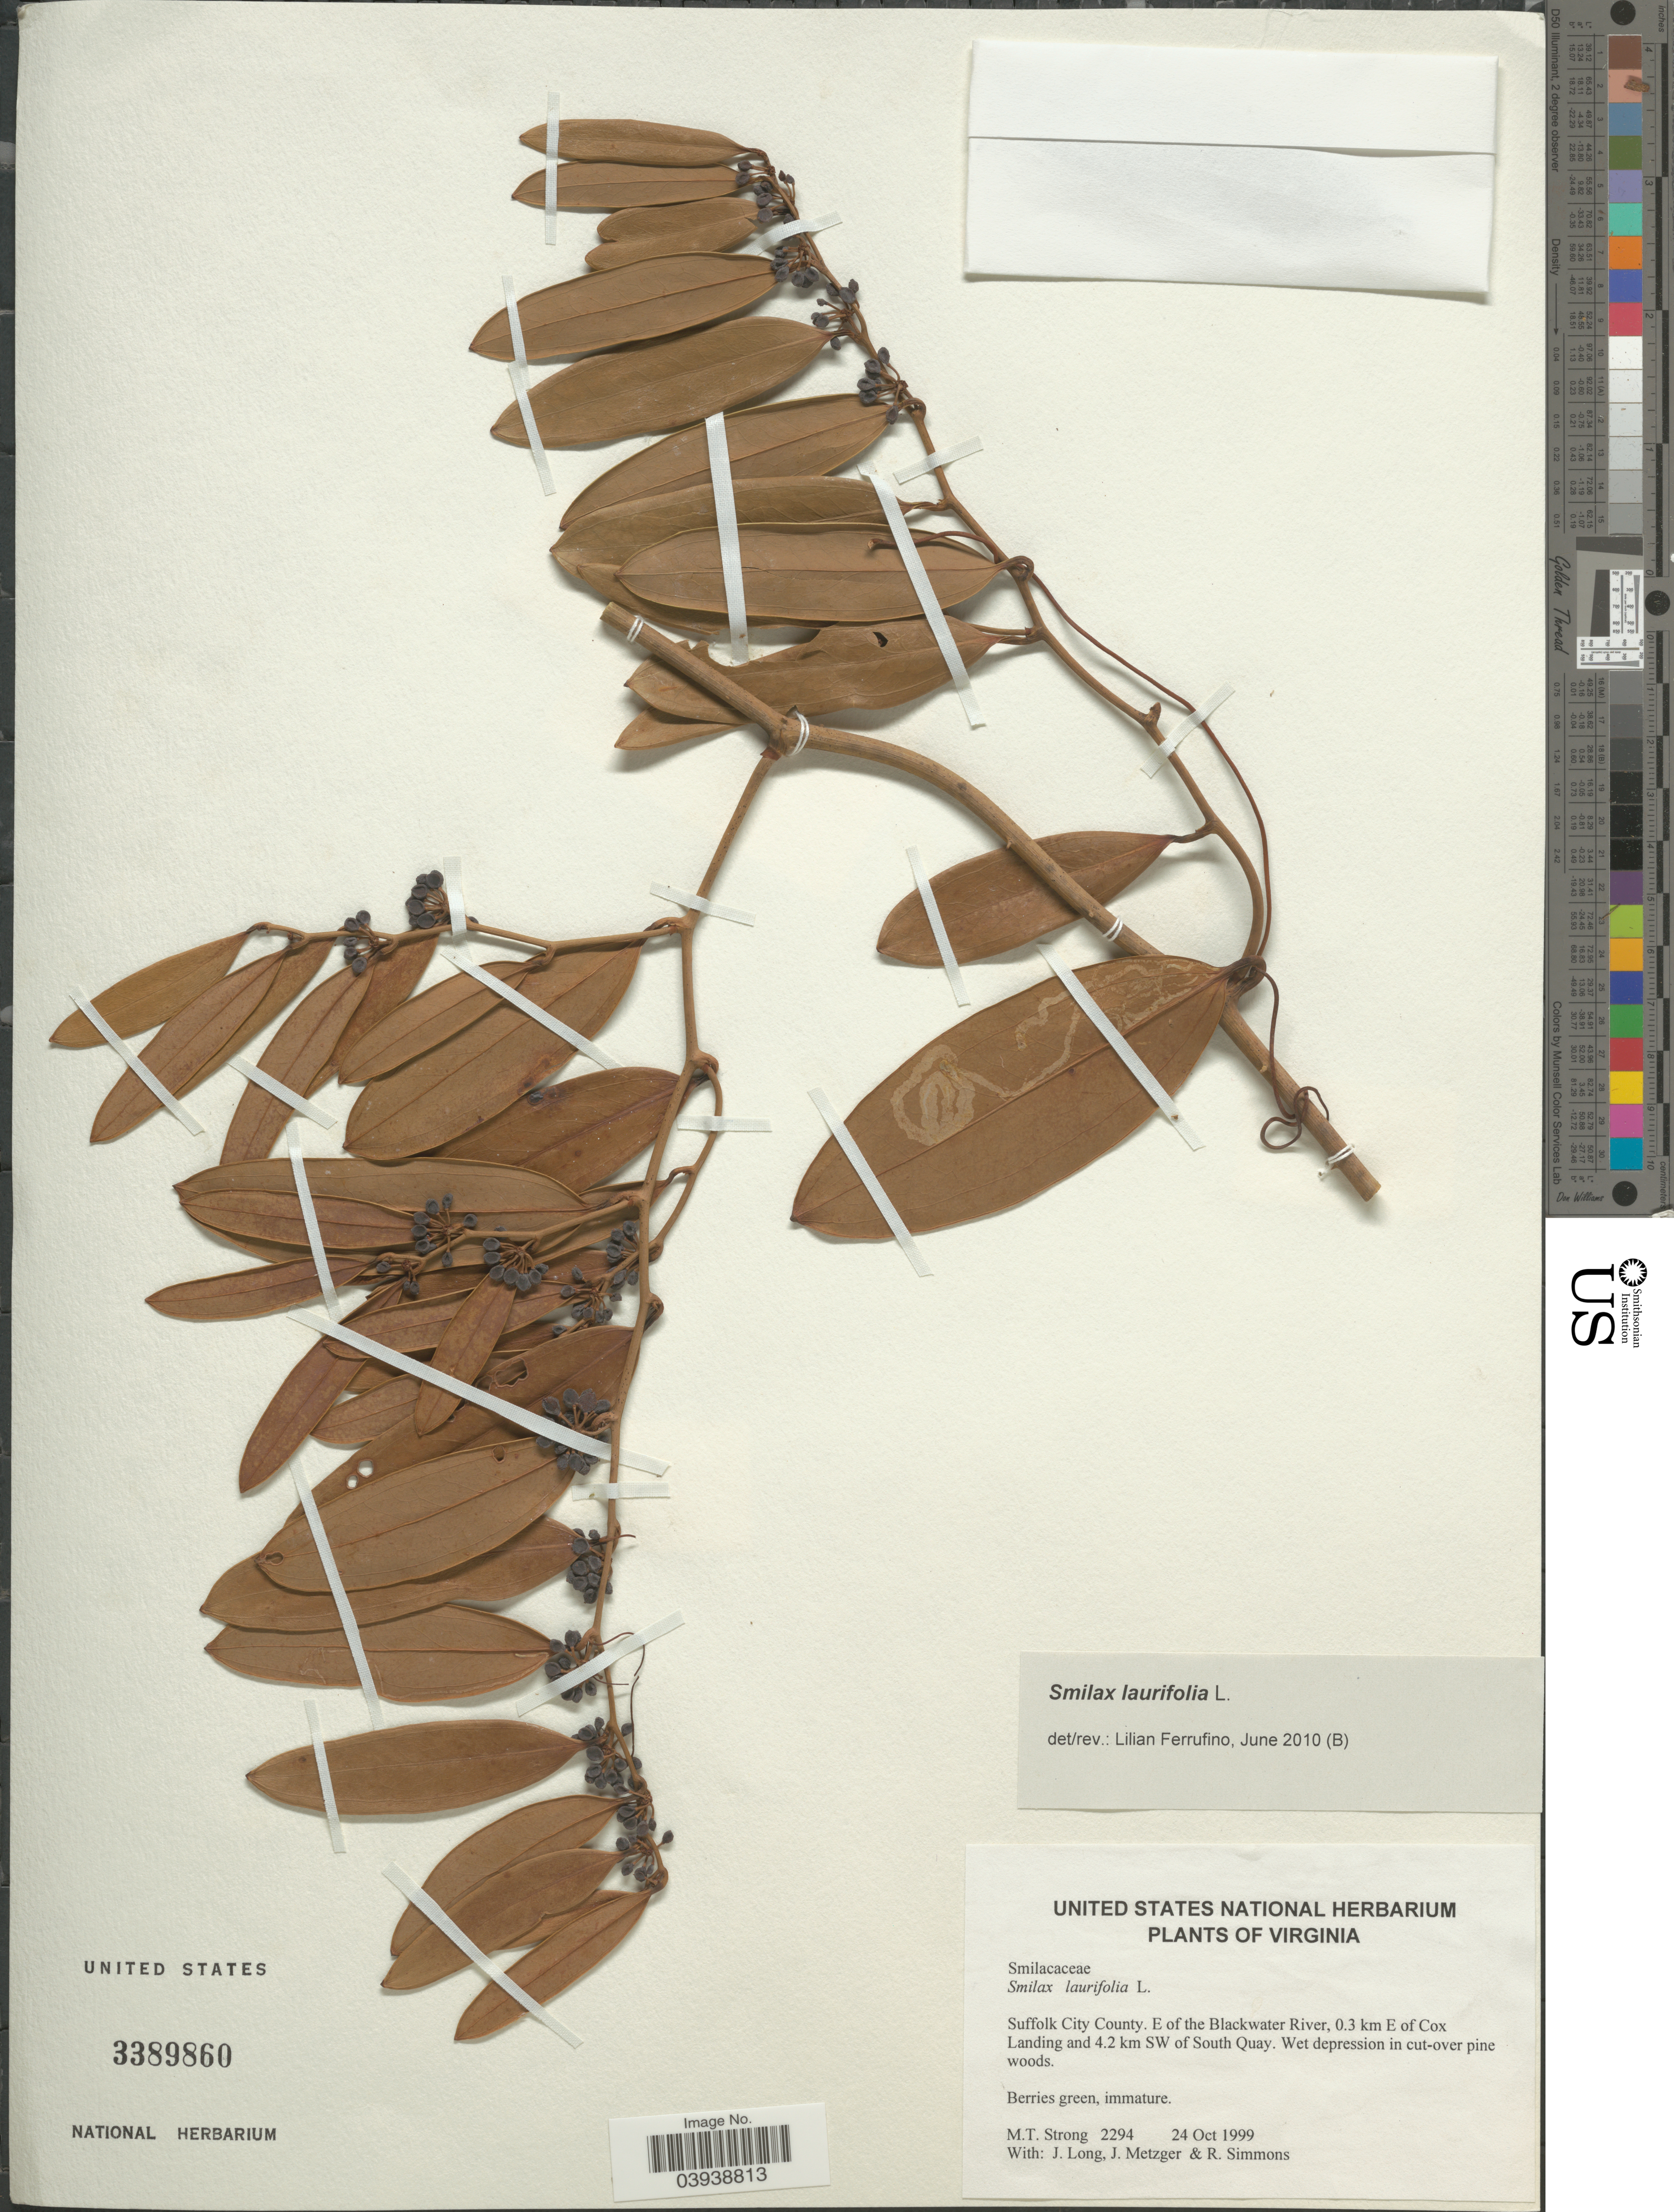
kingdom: Plantae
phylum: Tracheophyta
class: Liliopsida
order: Liliales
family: Smilacaceae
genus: Smilax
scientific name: Smilax laurifolia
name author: L.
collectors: M. T. Strong, J. Long, J. Metzger & R. Simmons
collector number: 2294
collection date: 1999-10-24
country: United States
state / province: Virginia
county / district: City of Suffolk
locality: Suffolk City County. E of the Blackwater River, 0.3 km E of Cox LAnding and 4.2 km SW of South Quay.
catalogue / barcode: US 3389860